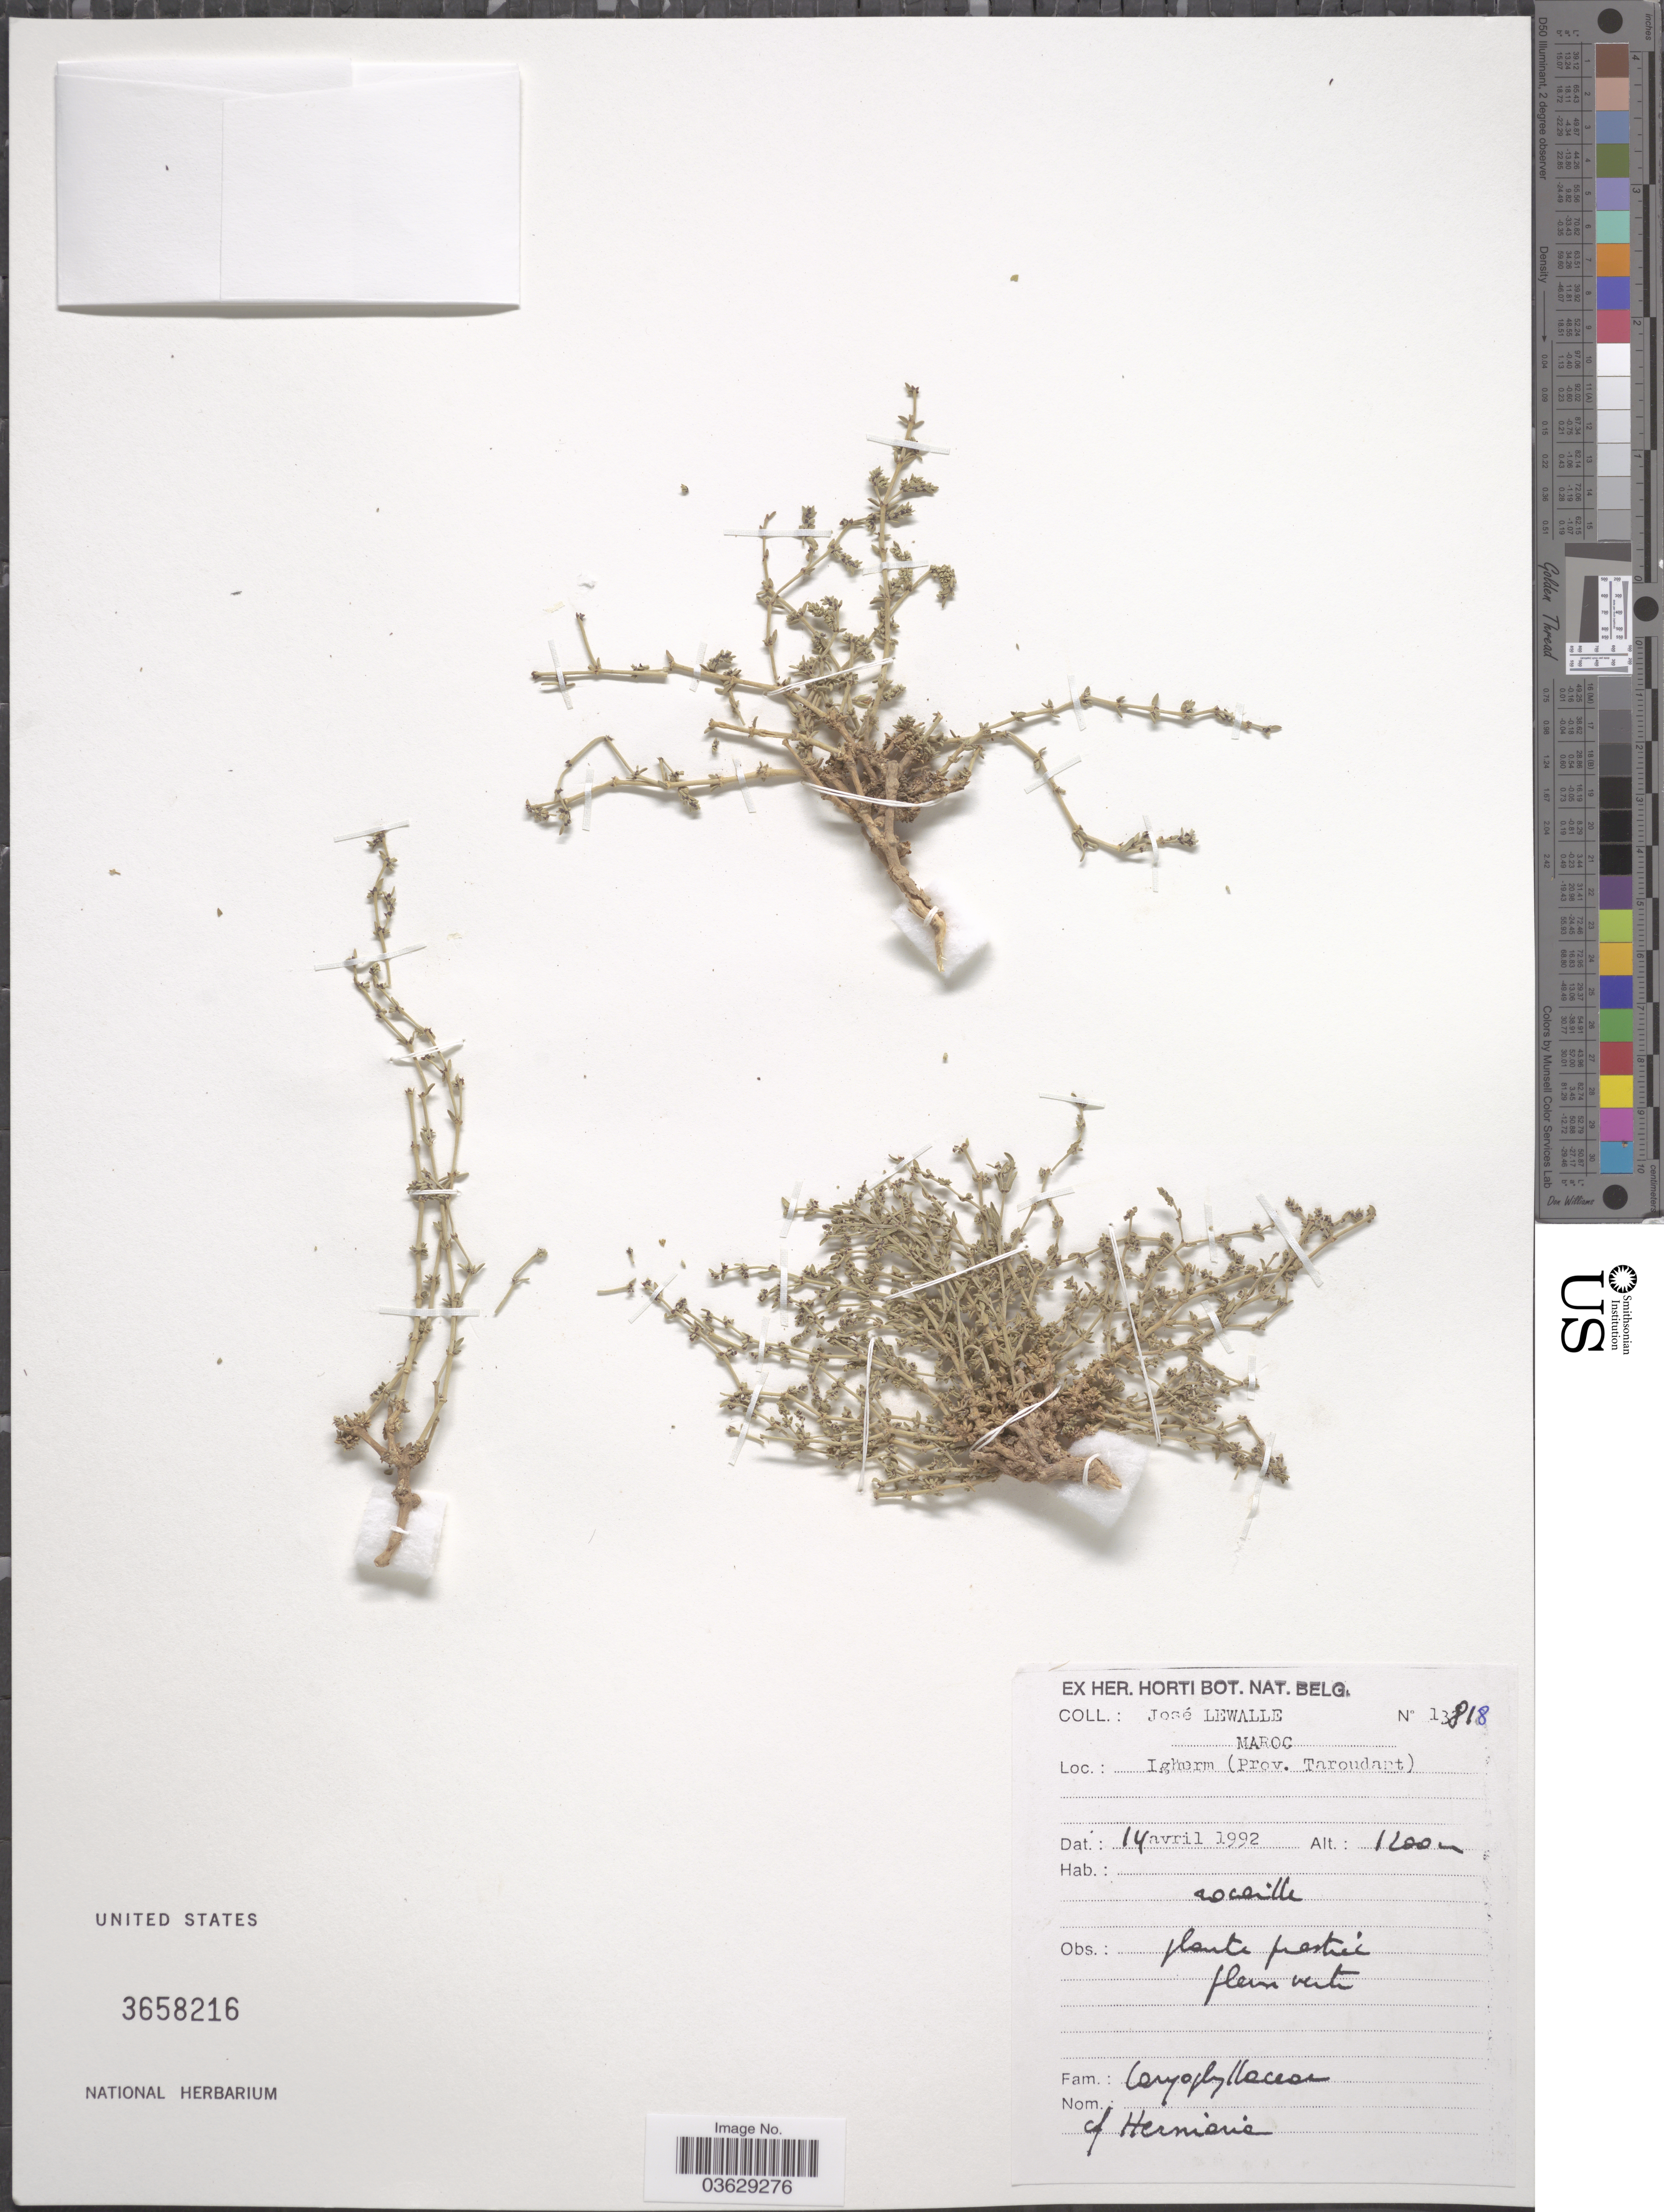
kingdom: Plantae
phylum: Tracheophyta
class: Magnoliopsida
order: Caryophyllales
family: Caryophyllaceae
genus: Herniaria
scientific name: Herniaria sp.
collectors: J. Lewalle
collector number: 13818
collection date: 1992-04-14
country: Morocco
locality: Maroc. Igherm (Prov. Taroudart).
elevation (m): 1200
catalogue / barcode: US 3658216